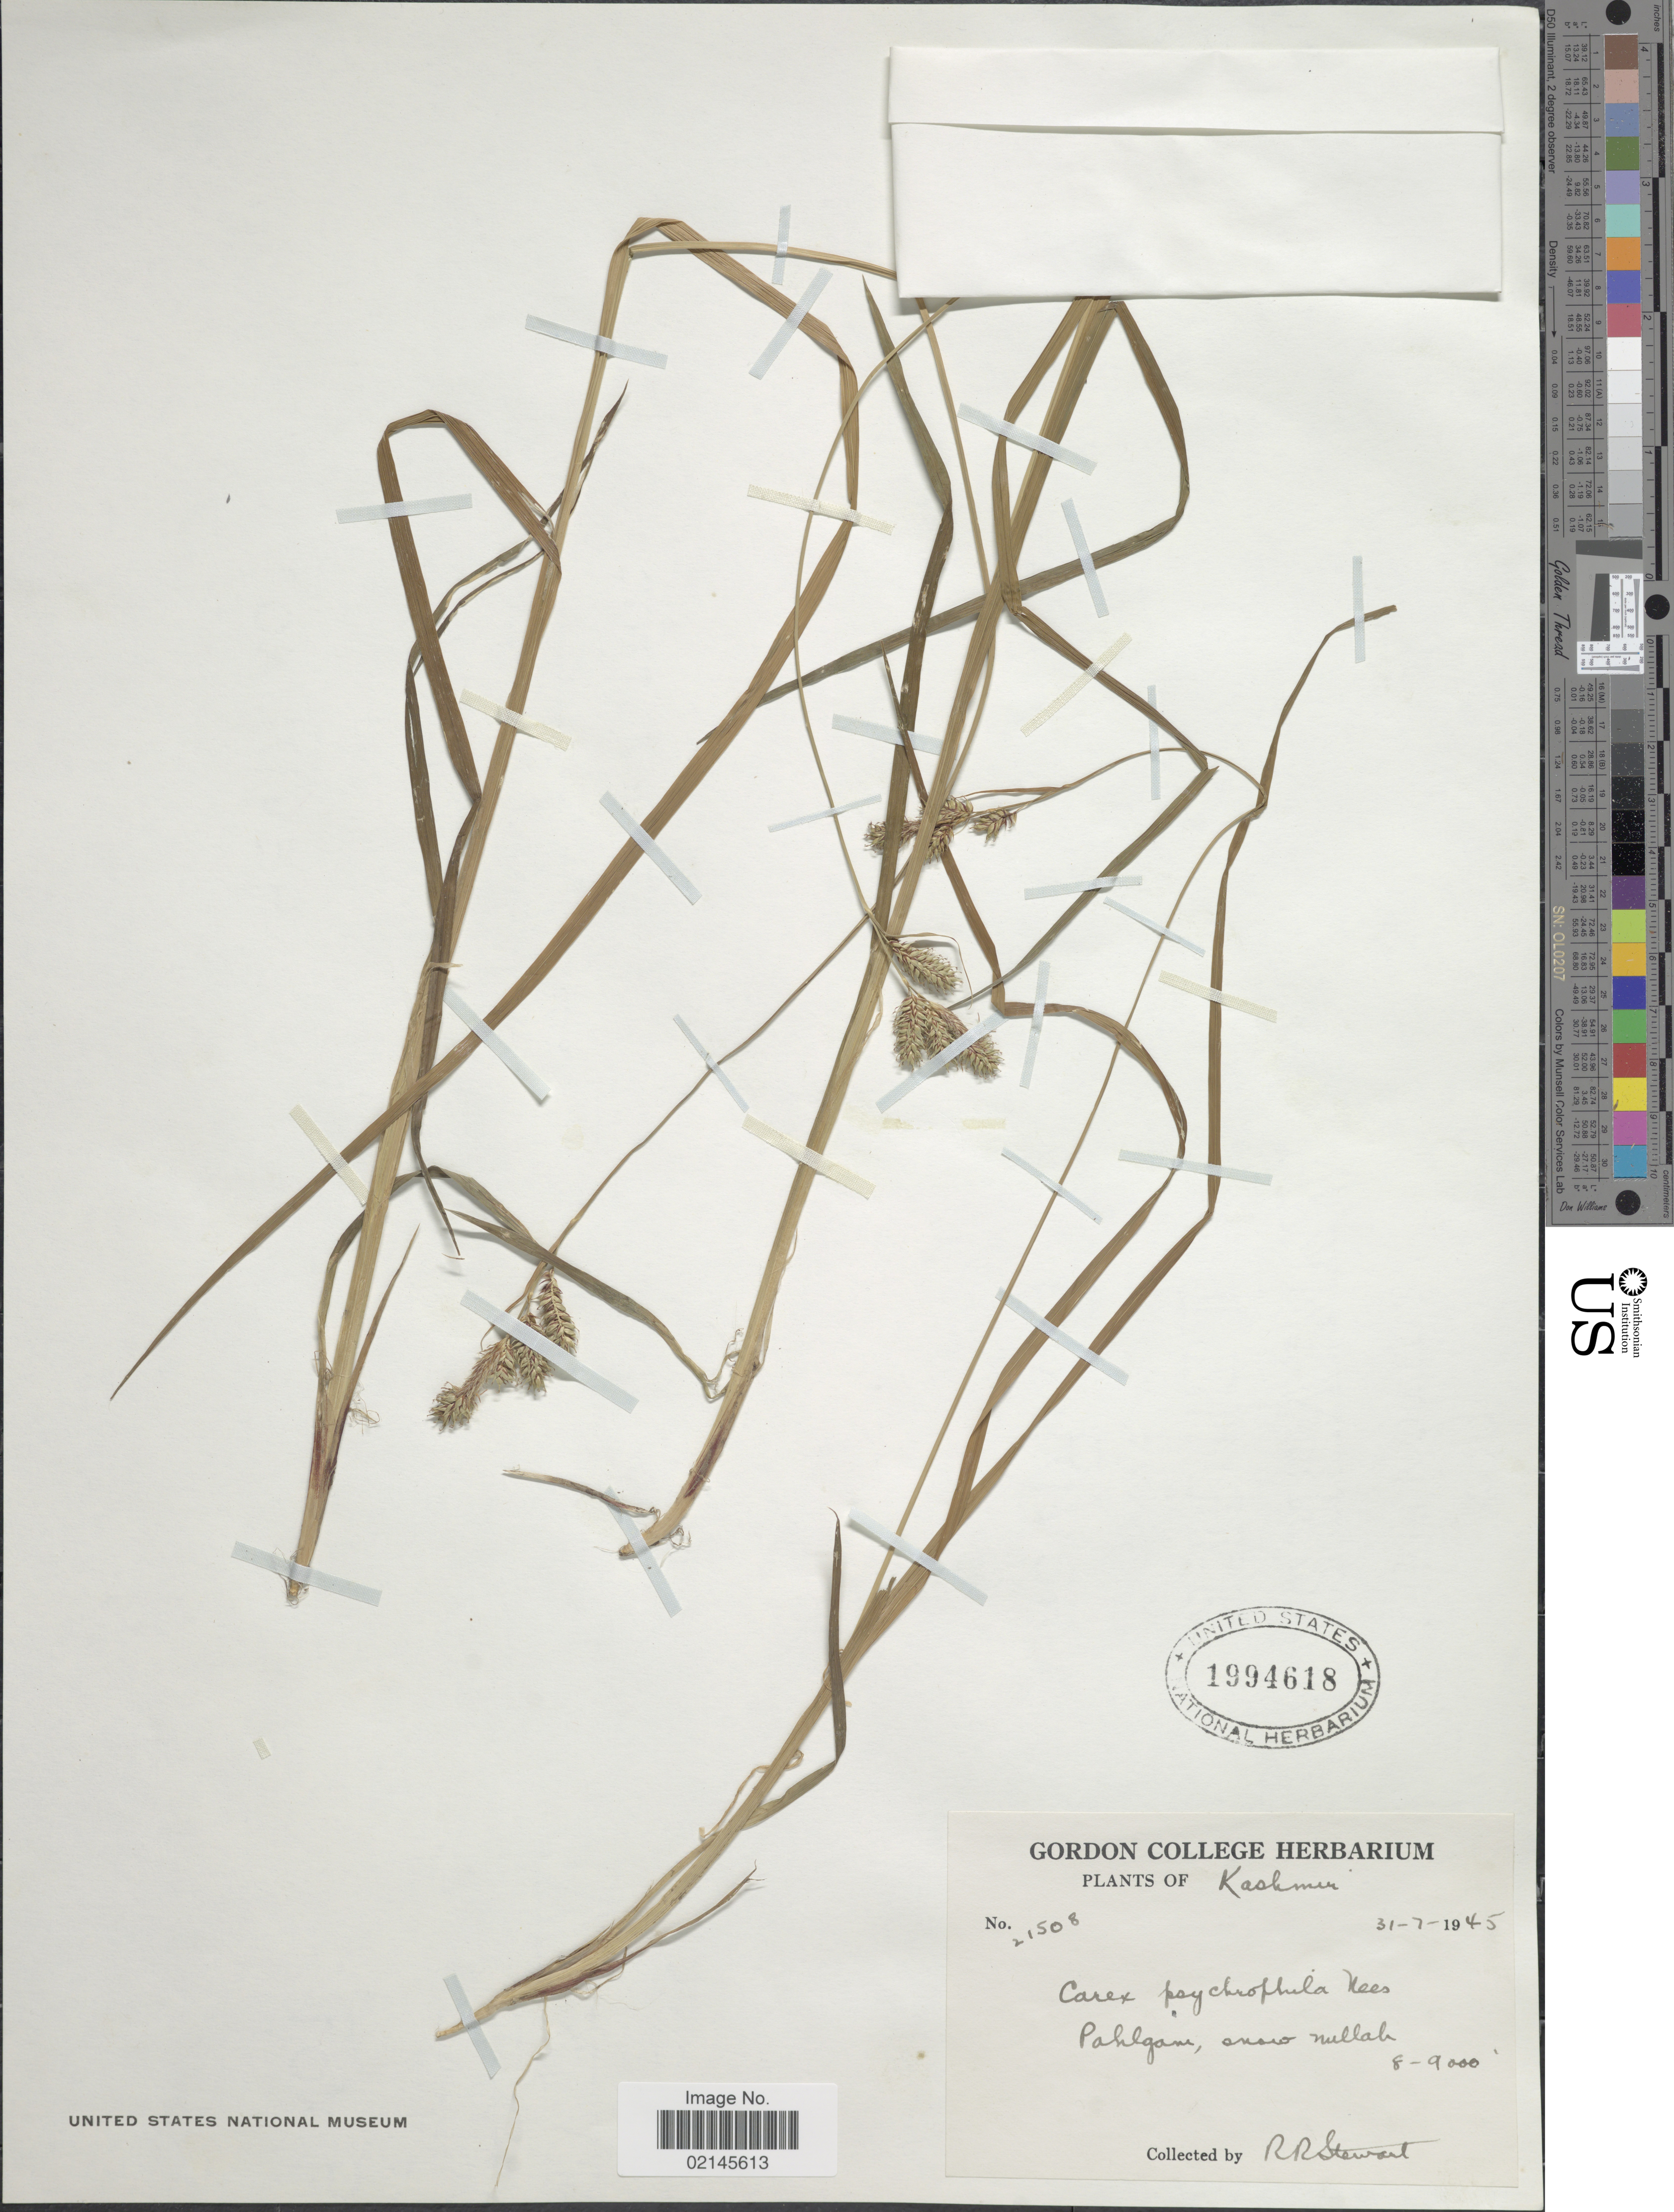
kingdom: Plantae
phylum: Tracheophyta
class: Liliopsida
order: Poales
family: Cyperaceae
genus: Carex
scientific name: Carex psychrophila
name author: Nees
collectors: R. R. Stewart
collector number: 21508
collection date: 1945-07-31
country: India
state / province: Jammu and Kashmir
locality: Kashmir, Pahlgam, snow Nullah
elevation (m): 2438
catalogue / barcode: US 1994618